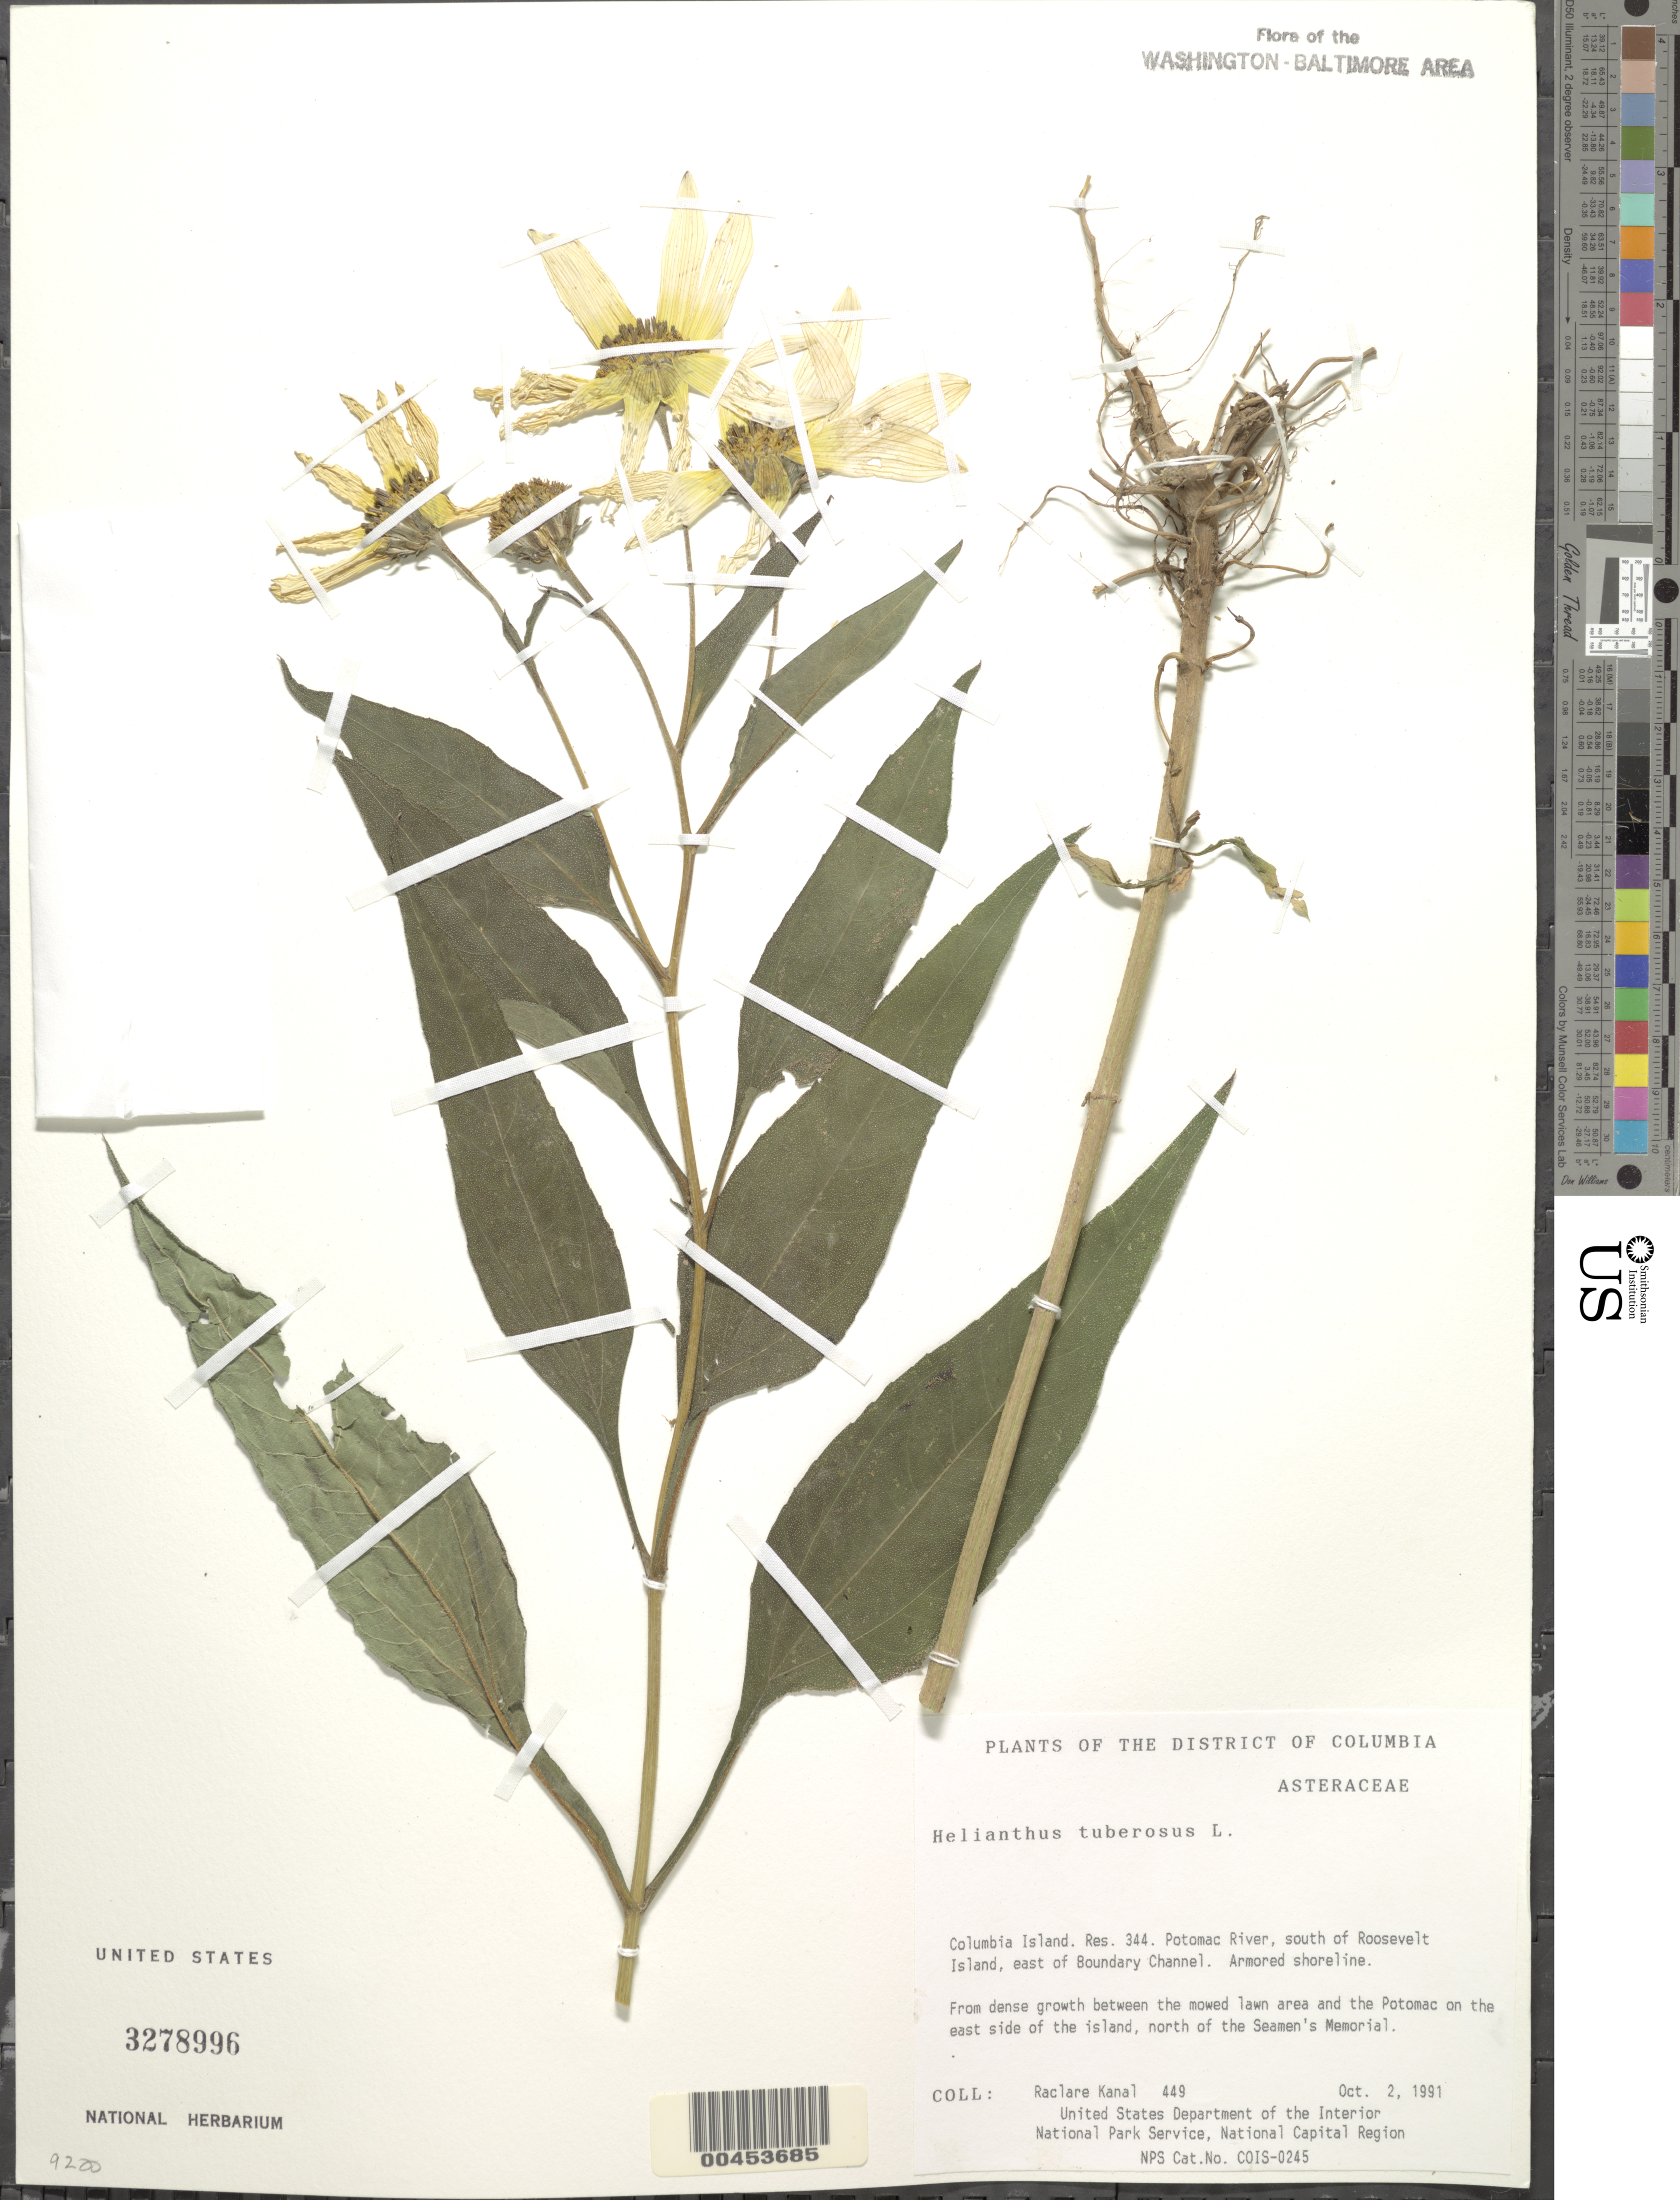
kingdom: Plantae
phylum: Tracheophyta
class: Magnoliopsida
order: Asterales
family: Asteraceae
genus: Helianthus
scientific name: Helianthus tuberosus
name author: L.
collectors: R. Kanal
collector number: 449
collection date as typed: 02 Oct 1991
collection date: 1991-10-02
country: United States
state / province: District of Columbia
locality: Columbia Island, Res 344, Potomac River, S of Roosevelt Island, E of Boundary Channel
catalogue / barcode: US 3278996